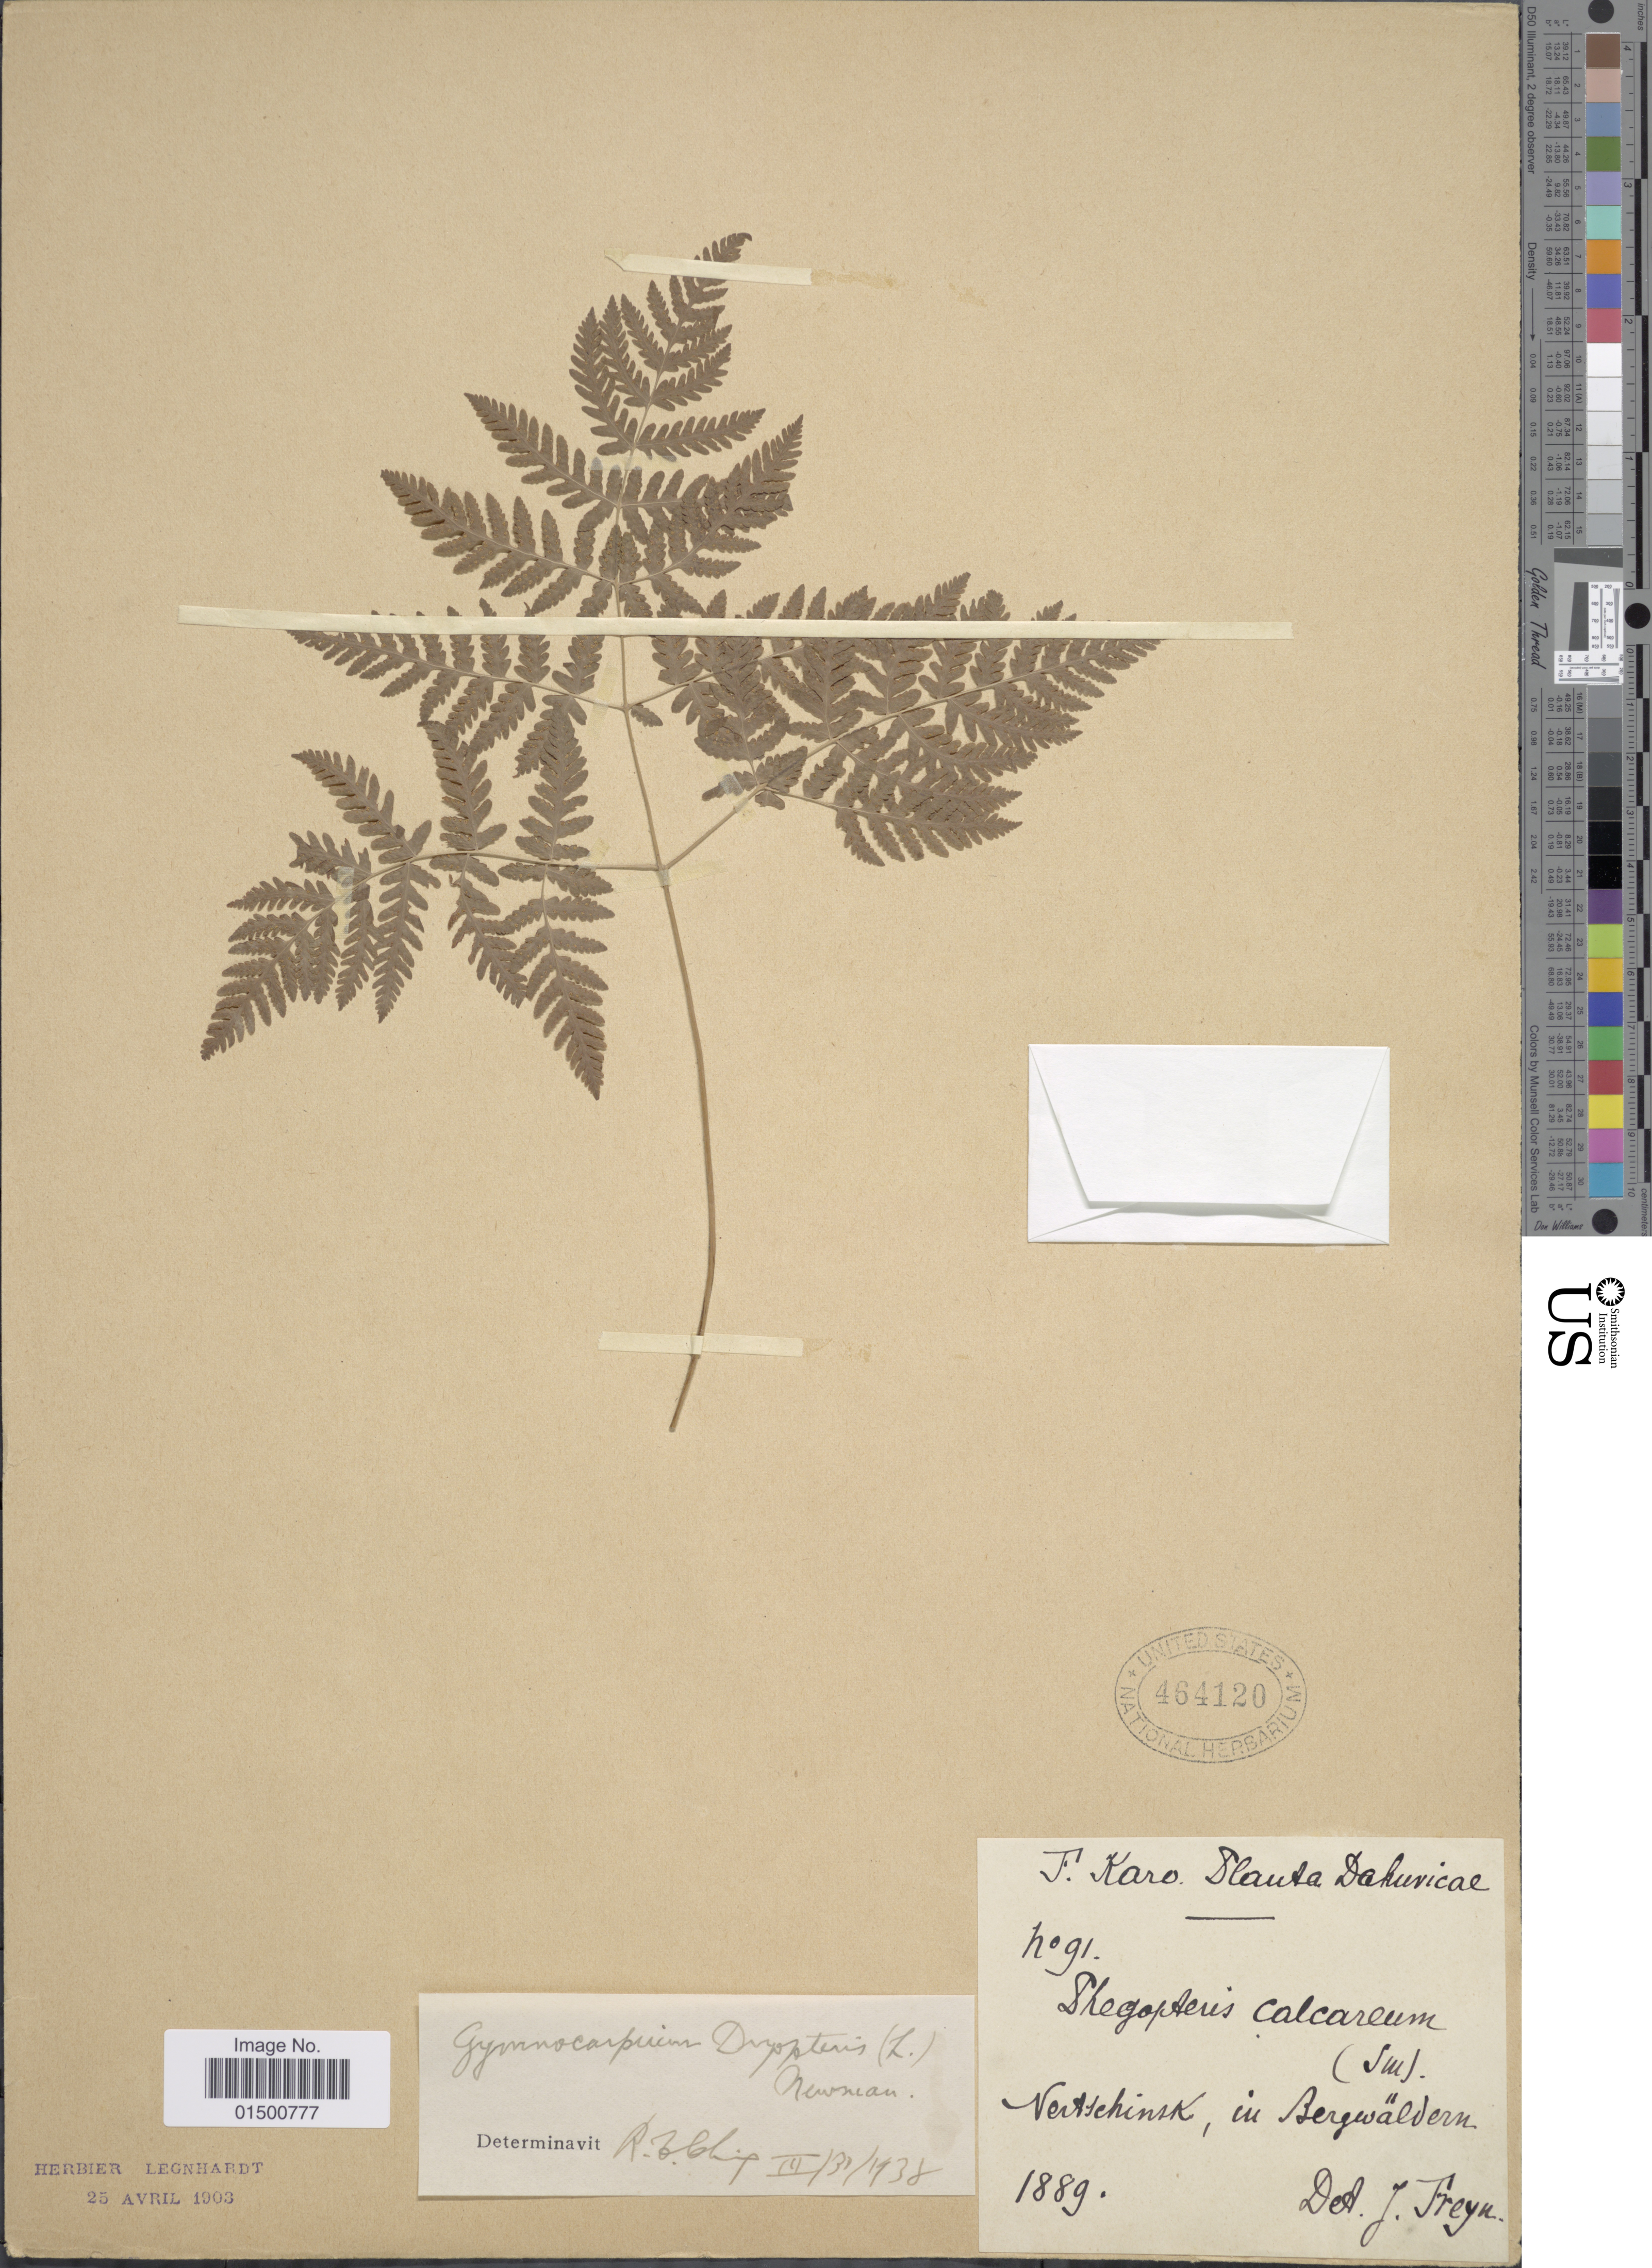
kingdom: Plantae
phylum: Tracheophyta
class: Polypodiopsida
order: Polypodiales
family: Cystopteridaceae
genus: Gymnocarpium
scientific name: Gymnocarpium robertianum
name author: (Hoffm.) Newman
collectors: F. Karo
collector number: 91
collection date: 1889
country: Russian Federation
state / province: Zabaykalsky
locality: Dahuricae, Nerchinsk, in Bergwäldern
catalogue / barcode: US 464120